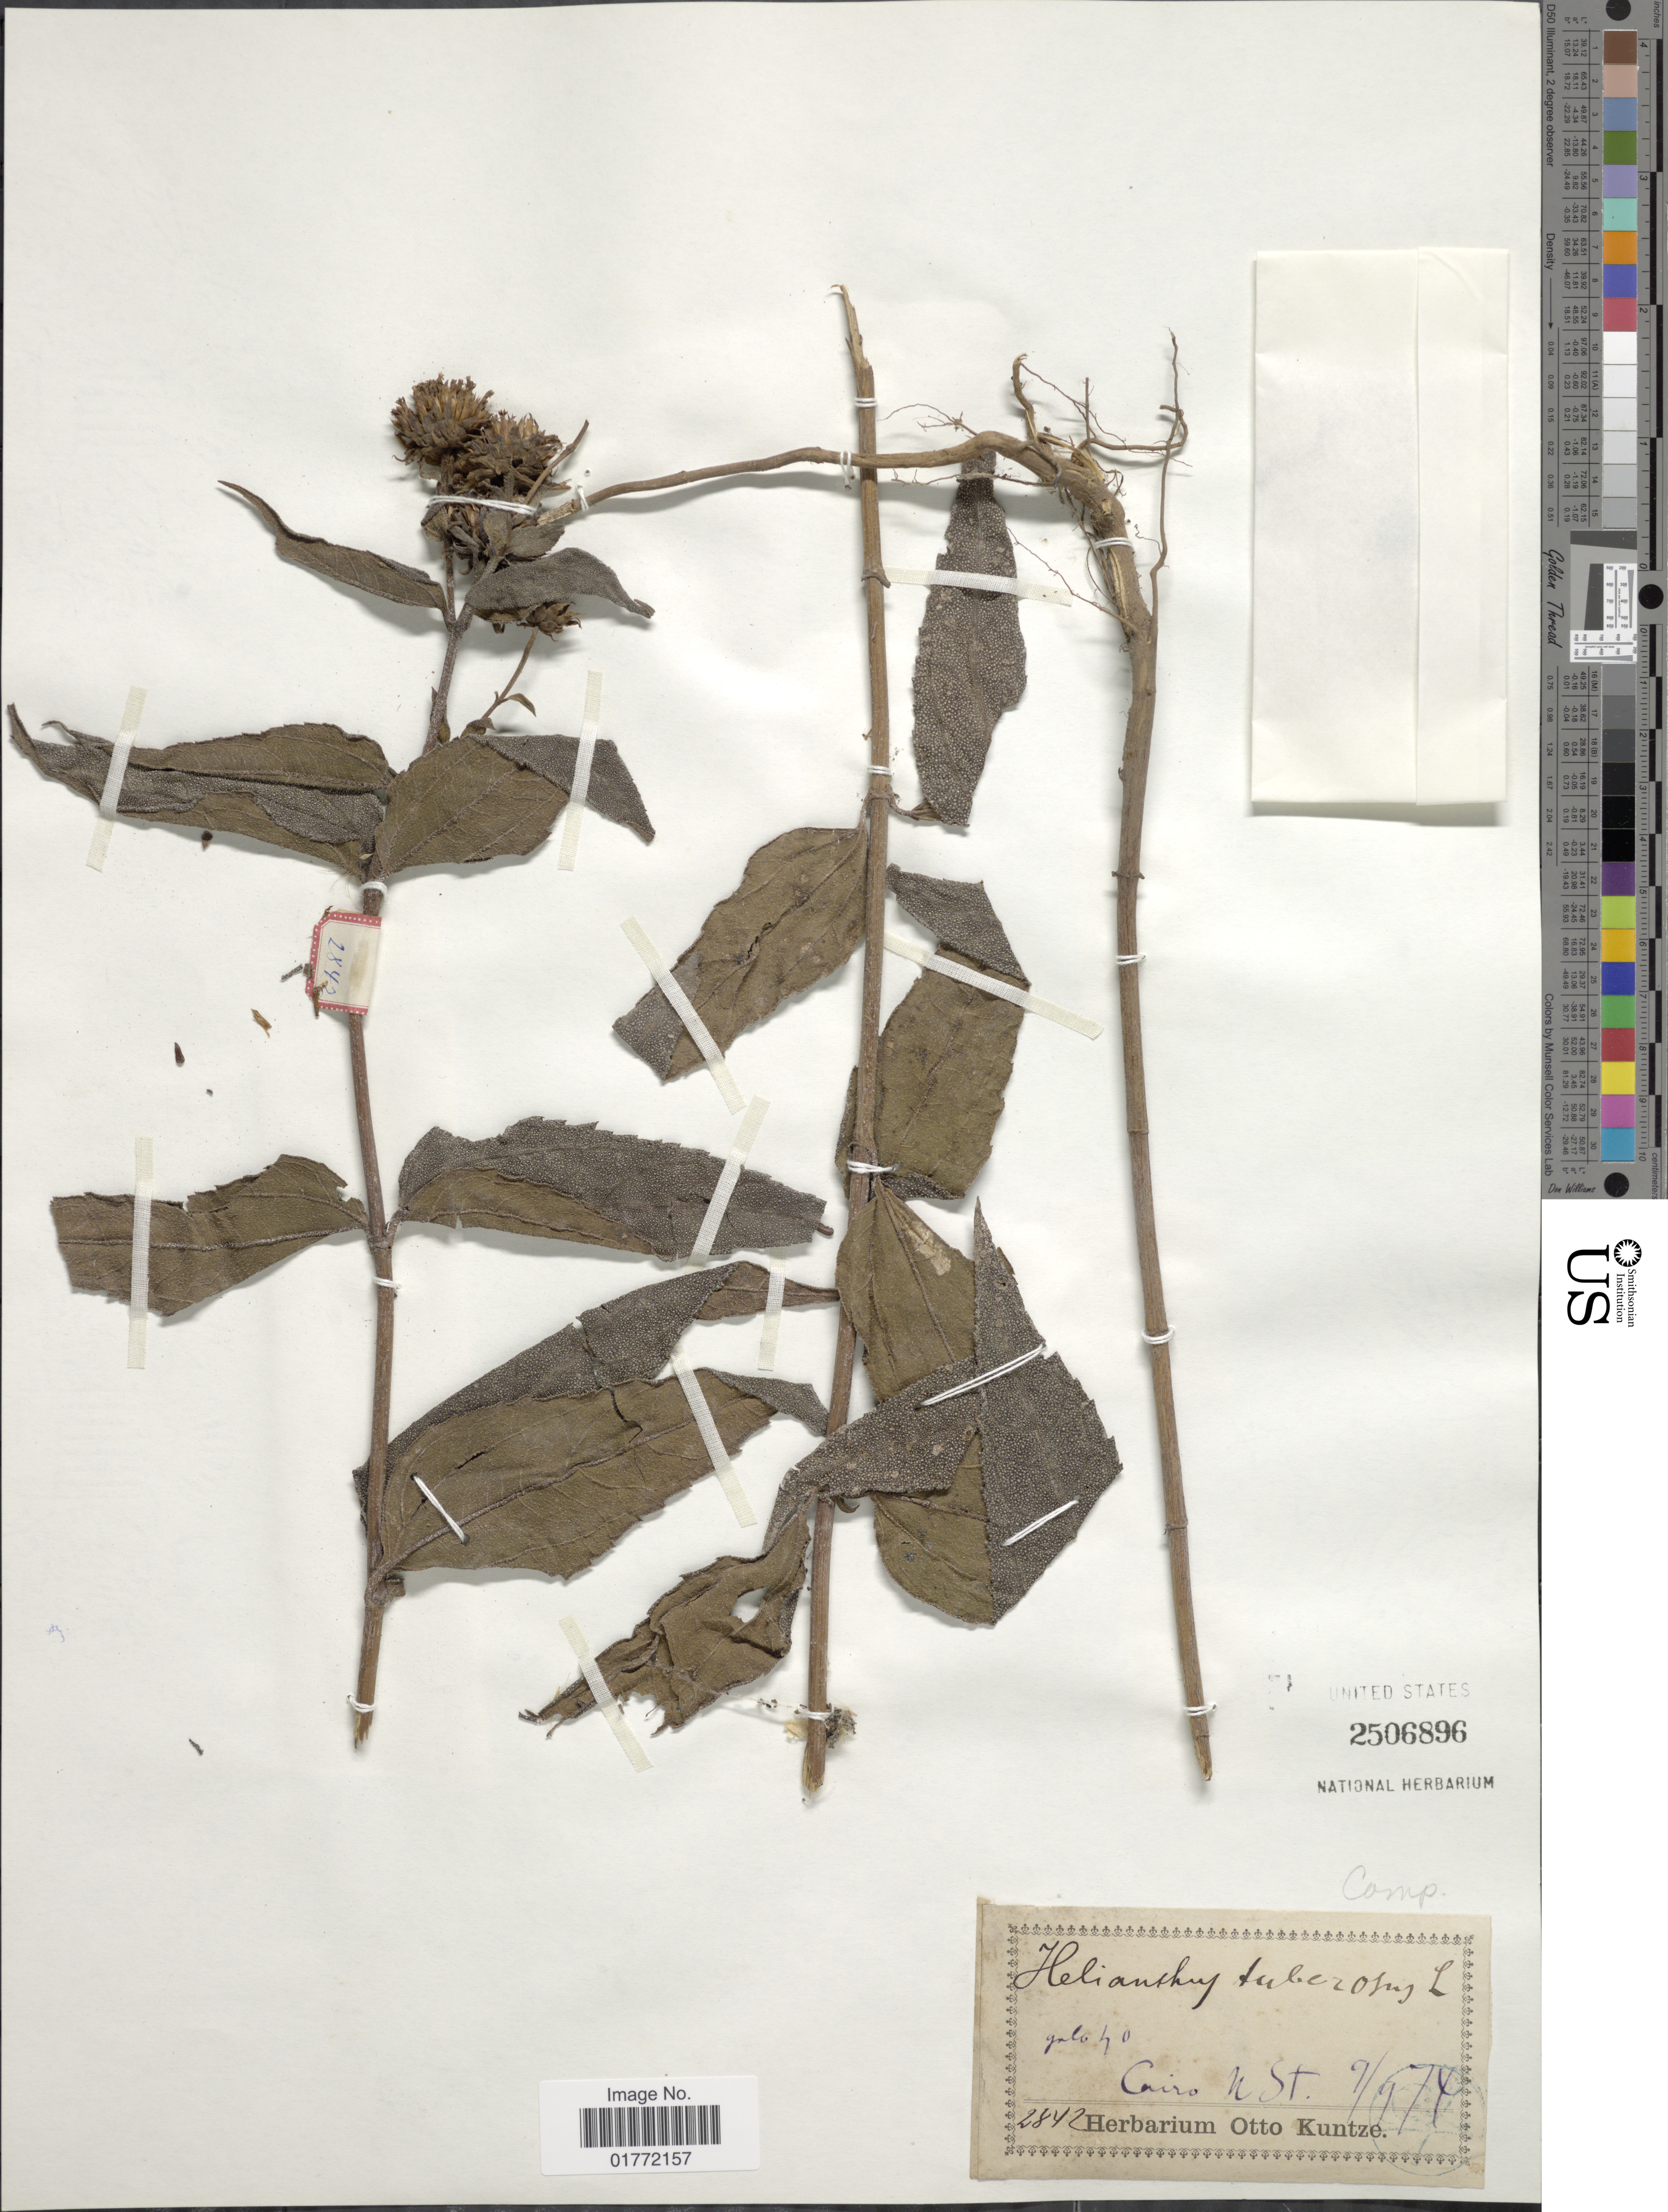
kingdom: Plantae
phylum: Tracheophyta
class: Magnoliopsida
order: Asterales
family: Asteraceae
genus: Helianthus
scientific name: Helianthus tuberosus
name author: L.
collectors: ex herb. Otto Kuntze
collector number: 2842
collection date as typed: Transcribed d/m/y: 9/9/74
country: Egypt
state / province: Al Qahirah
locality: Cairo n. St.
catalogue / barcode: US 2506896